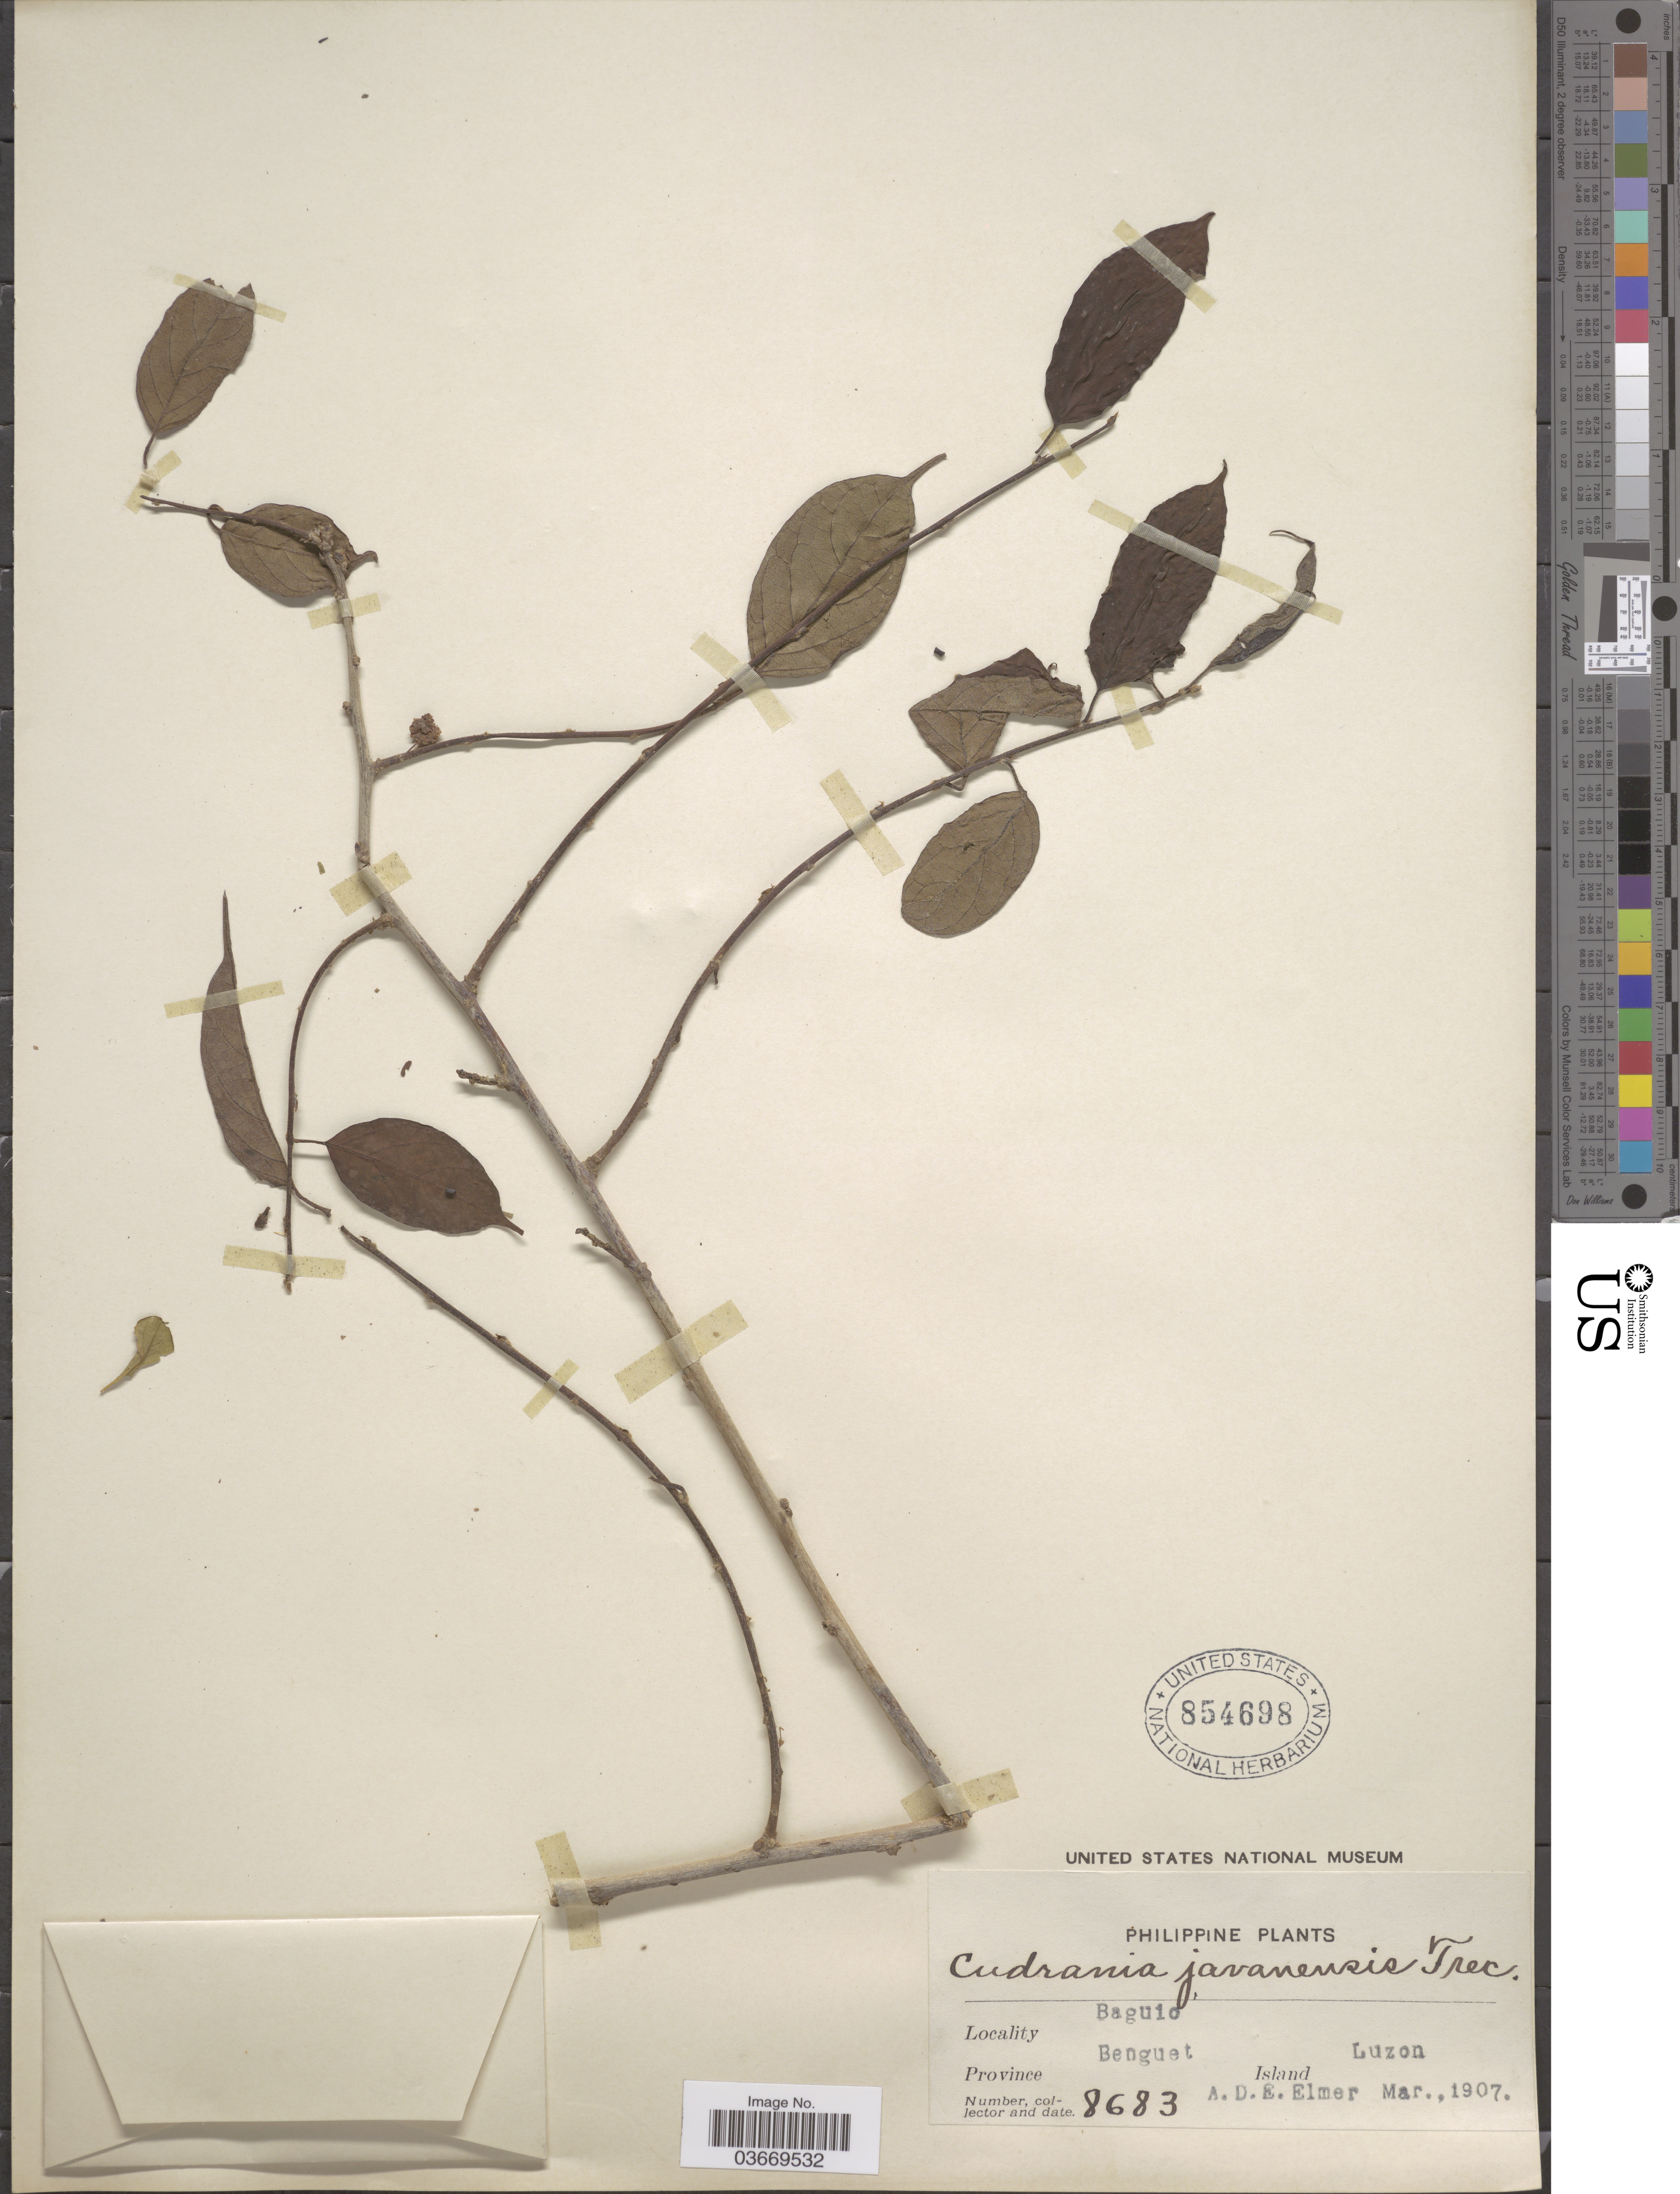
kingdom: Plantae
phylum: Tracheophyta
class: Magnoliopsida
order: Rosales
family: Moraceae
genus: Maclura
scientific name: Maclura cochinchinensis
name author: (Lour.) Corner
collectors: A. D. E. Elmer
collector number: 8683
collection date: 1907-03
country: Philippines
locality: Baguio, Province Benguet, Island Luzon.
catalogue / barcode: US 854698